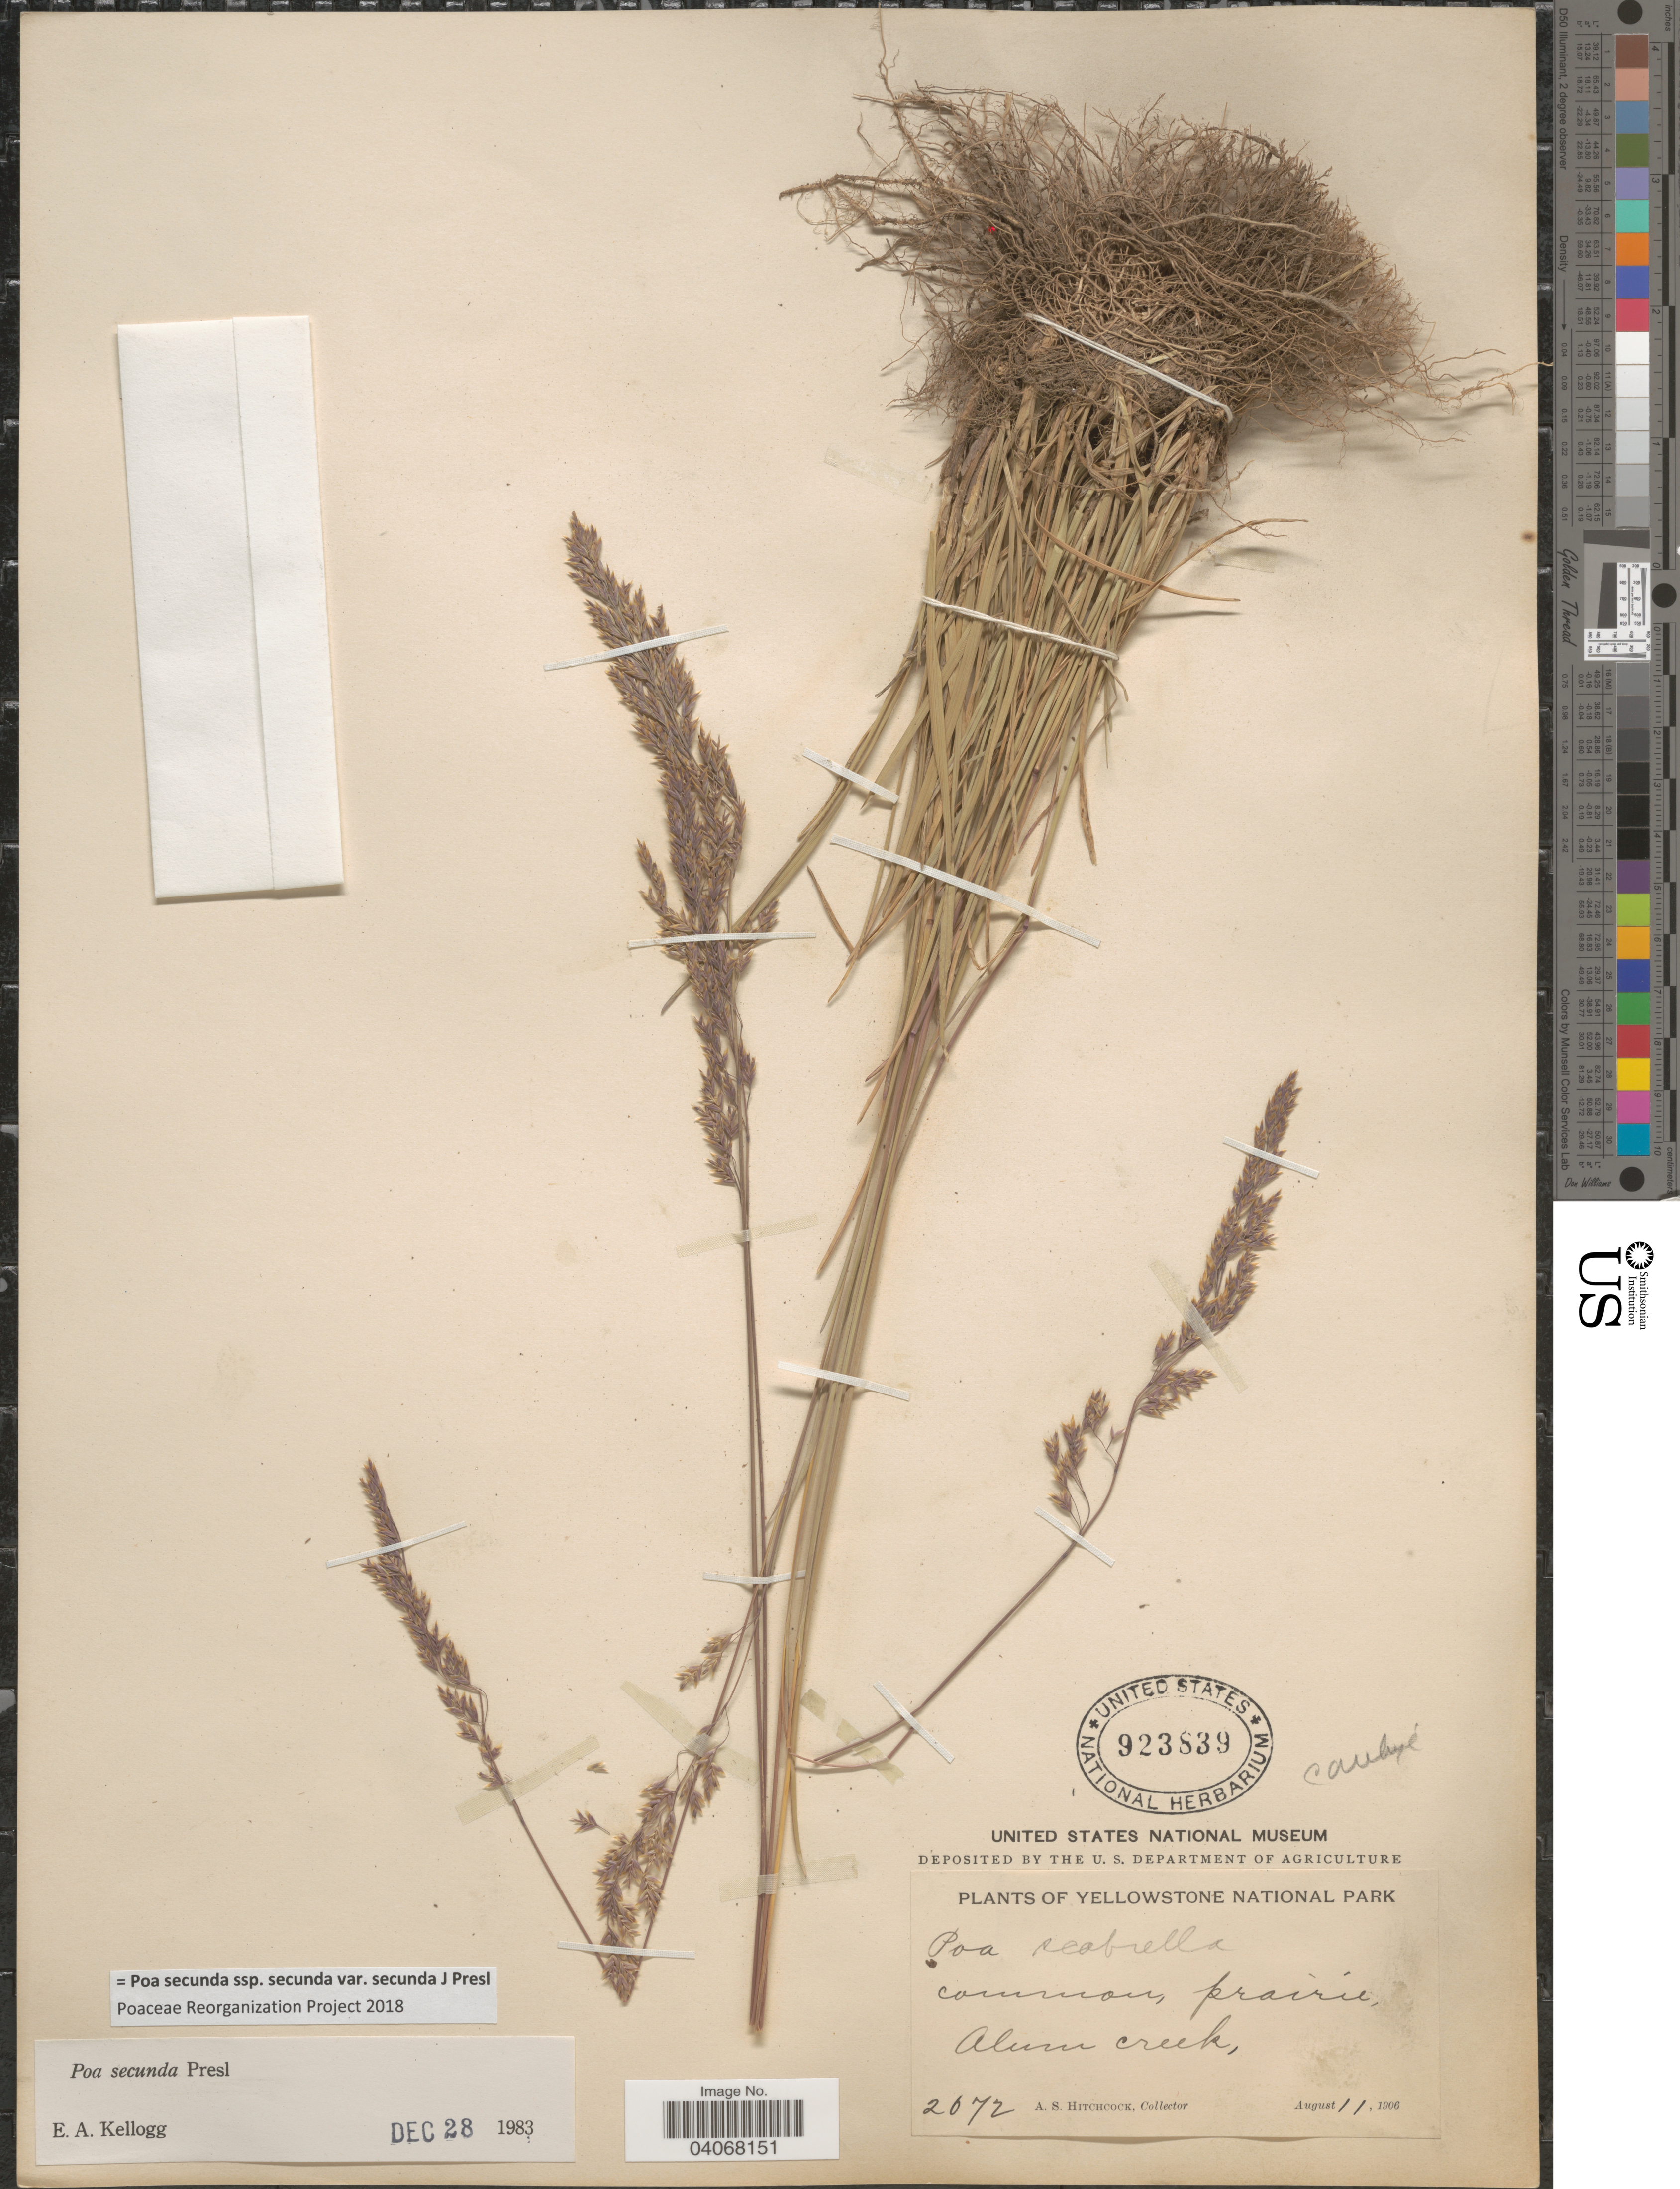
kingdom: Plantae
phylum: Tracheophyta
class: Liliopsida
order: Poales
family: Poaceae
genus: Poa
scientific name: Poa secunda subsp. secunda var. secunda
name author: J. Presl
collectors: A. S. Hitchcock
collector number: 2672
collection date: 1906-08-11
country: United States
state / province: Wyoming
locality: Yellowstone National Park. Common, prairie, Alum creek.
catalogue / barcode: US 923839